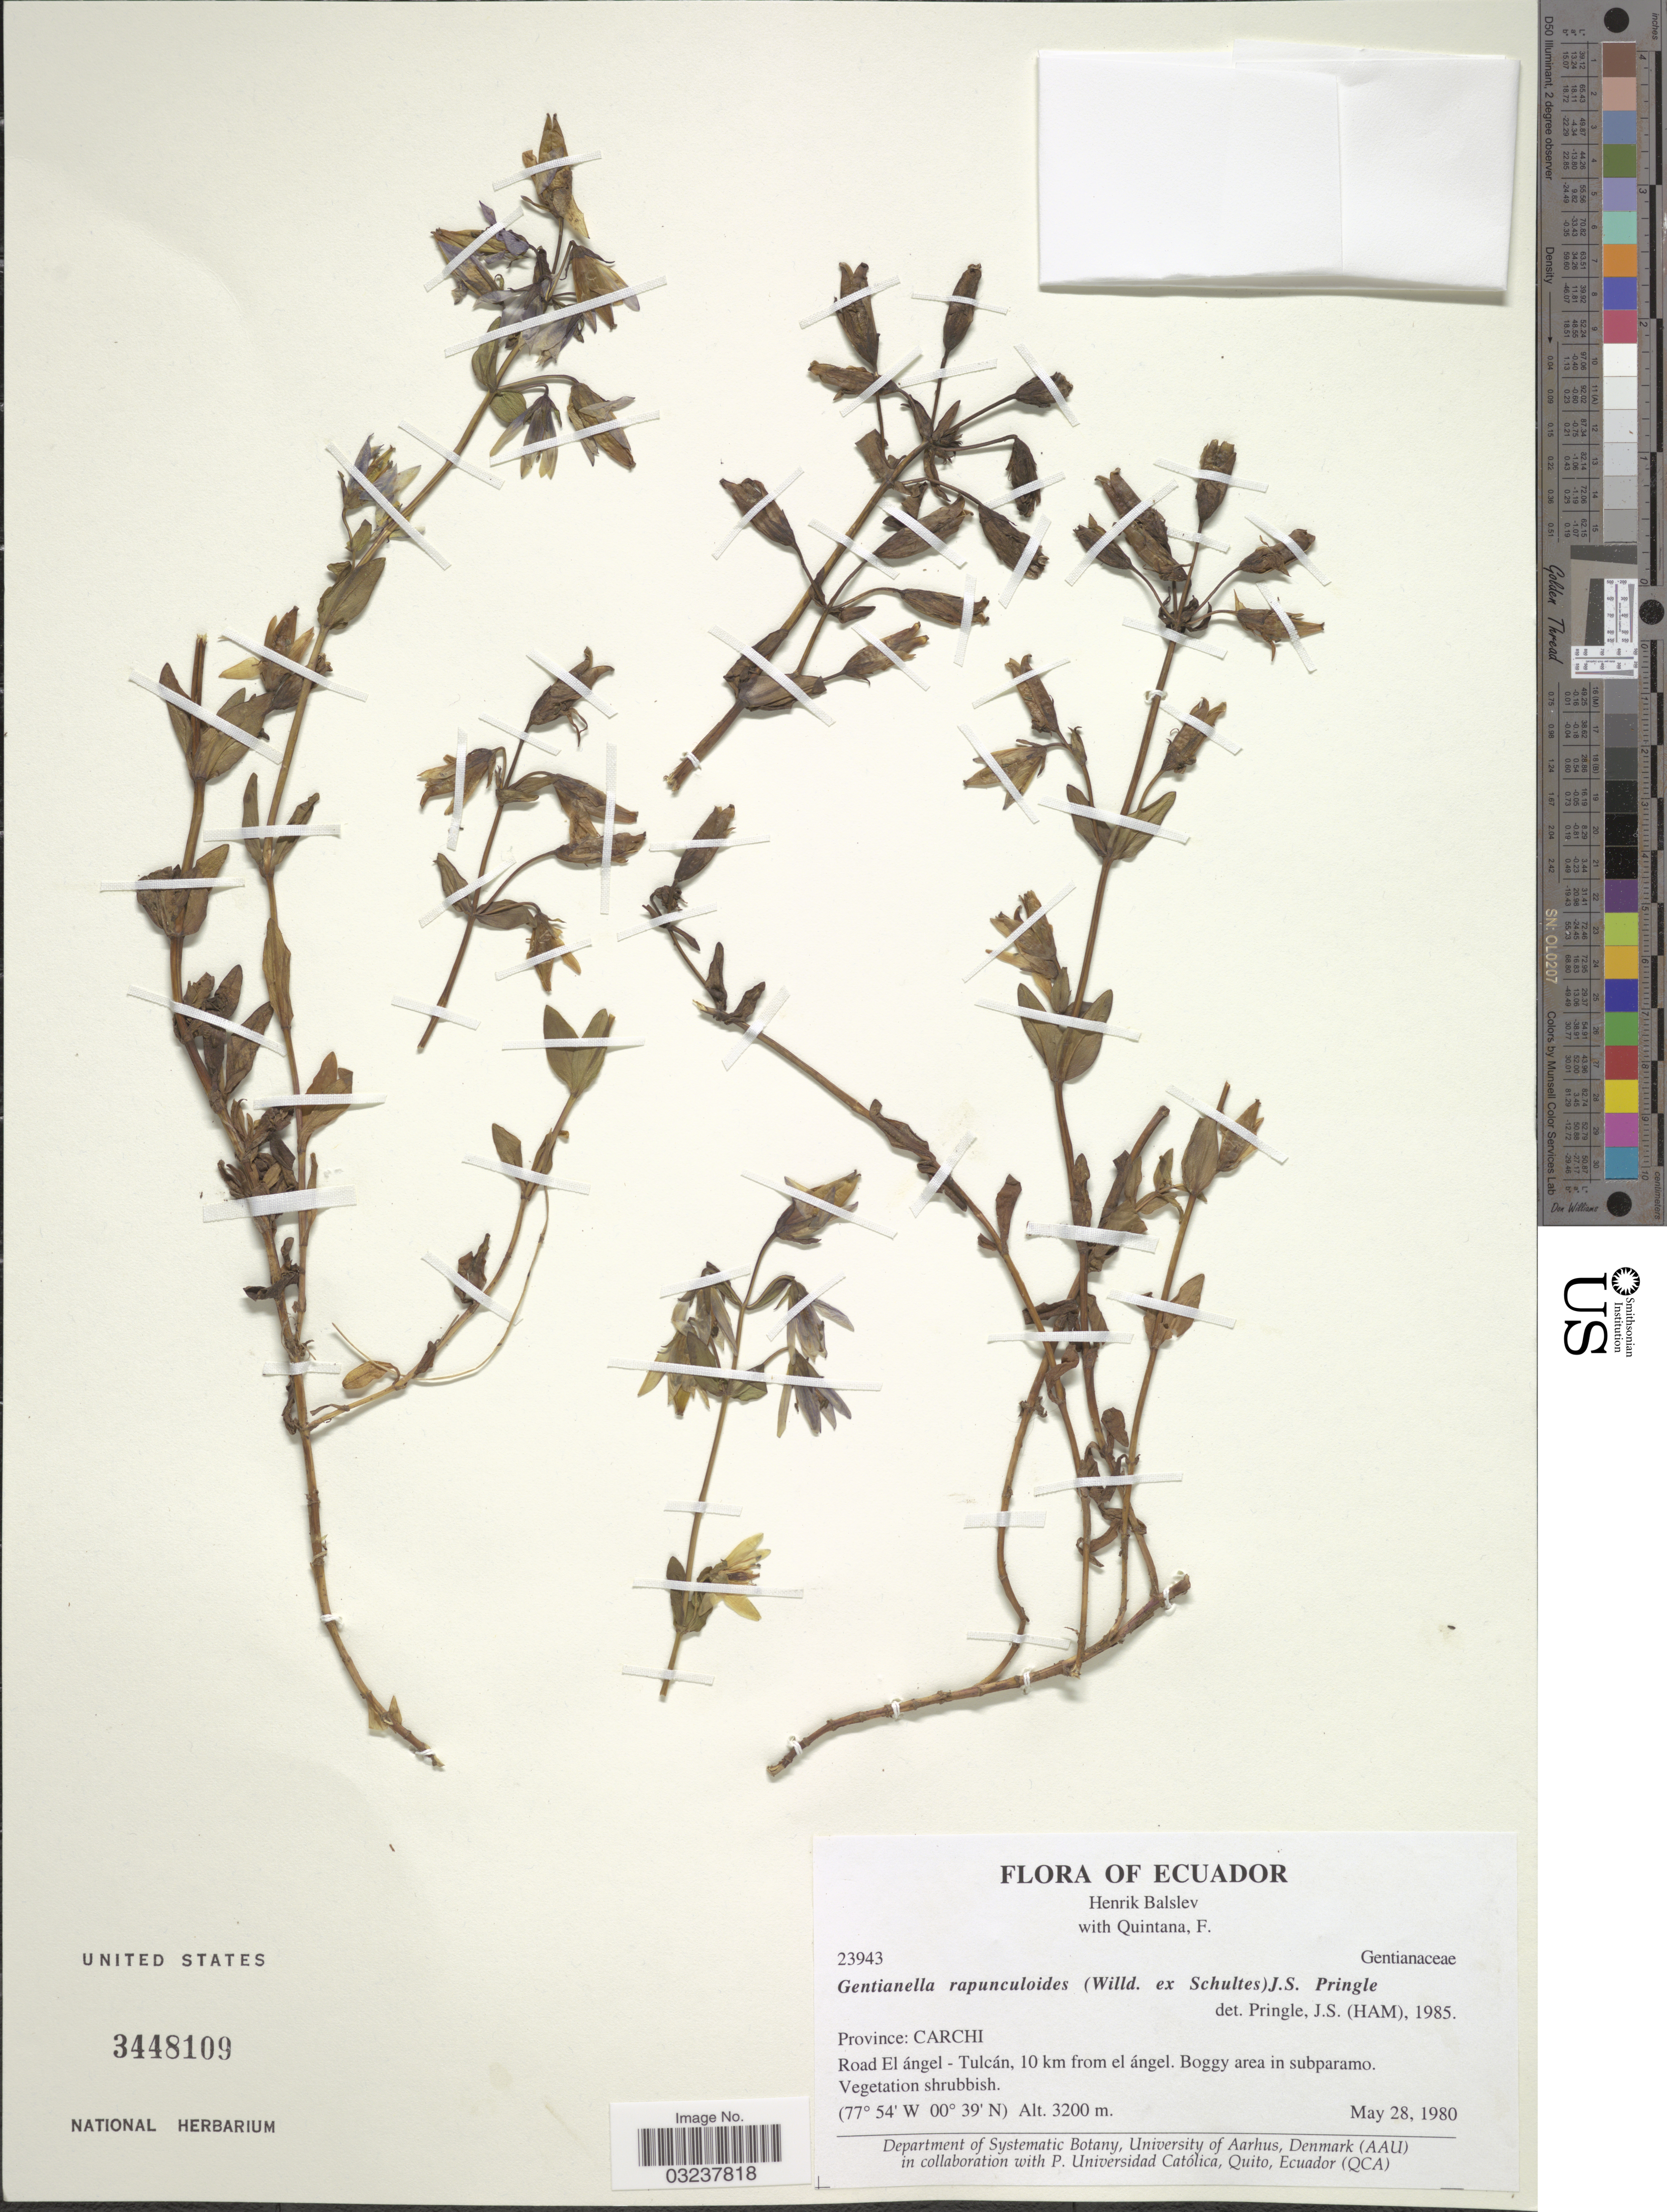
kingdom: Plantae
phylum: Tracheophyta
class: Magnoliopsida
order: Gentianales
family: Gentianaceae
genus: Gentianella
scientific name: Gentianella rapunculoides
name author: (Willd. ex Schult.) J.S. Pringle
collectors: H. Balslev & F. Quintana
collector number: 23943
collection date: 1980-05-28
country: Ecuador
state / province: Carchi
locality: Road El ángel - Tulcán, 10 km from el ángel.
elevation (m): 3200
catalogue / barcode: US 3448109